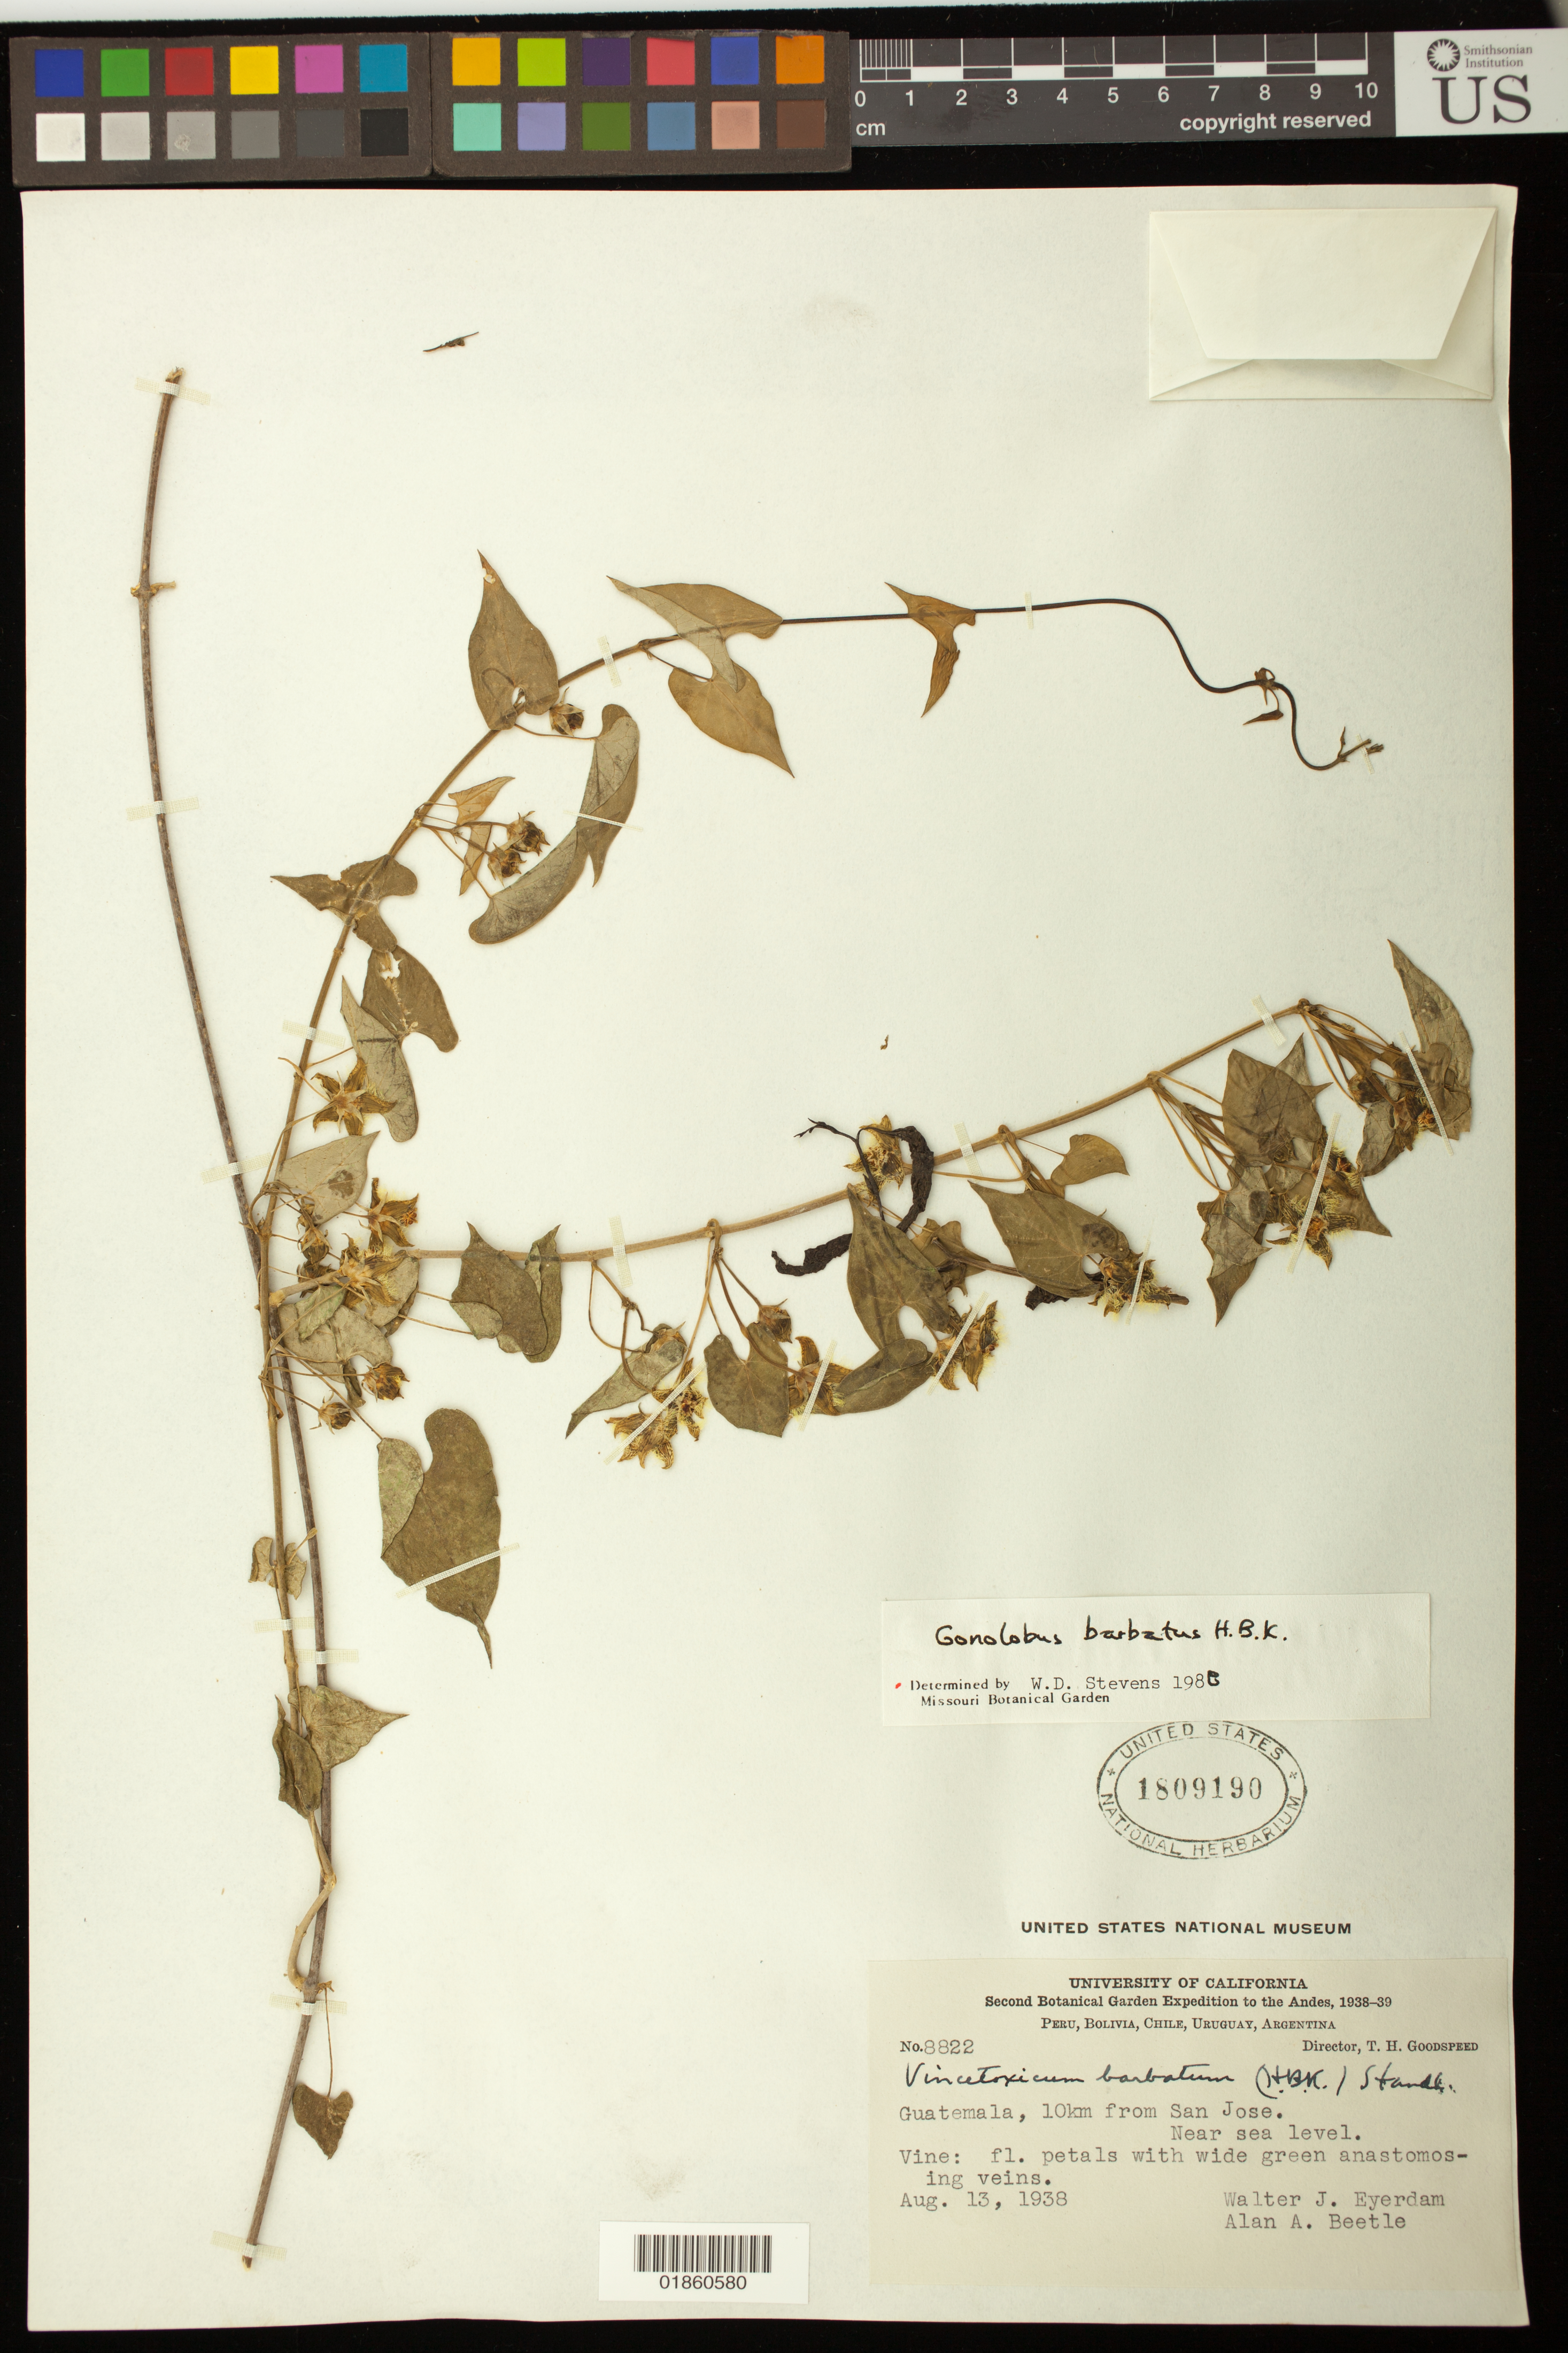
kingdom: Plantae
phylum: Tracheophyta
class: Magnoliopsida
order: Gentianales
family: Apocynaceae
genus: Gonolobus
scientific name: Gonolobus barbatus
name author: Kunth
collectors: W. J. Eyerdam & A. A. Beetle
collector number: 8822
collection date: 1938-08-13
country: Guatemala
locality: Guatemala, 10km from San Jose.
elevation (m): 0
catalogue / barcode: US 1809190